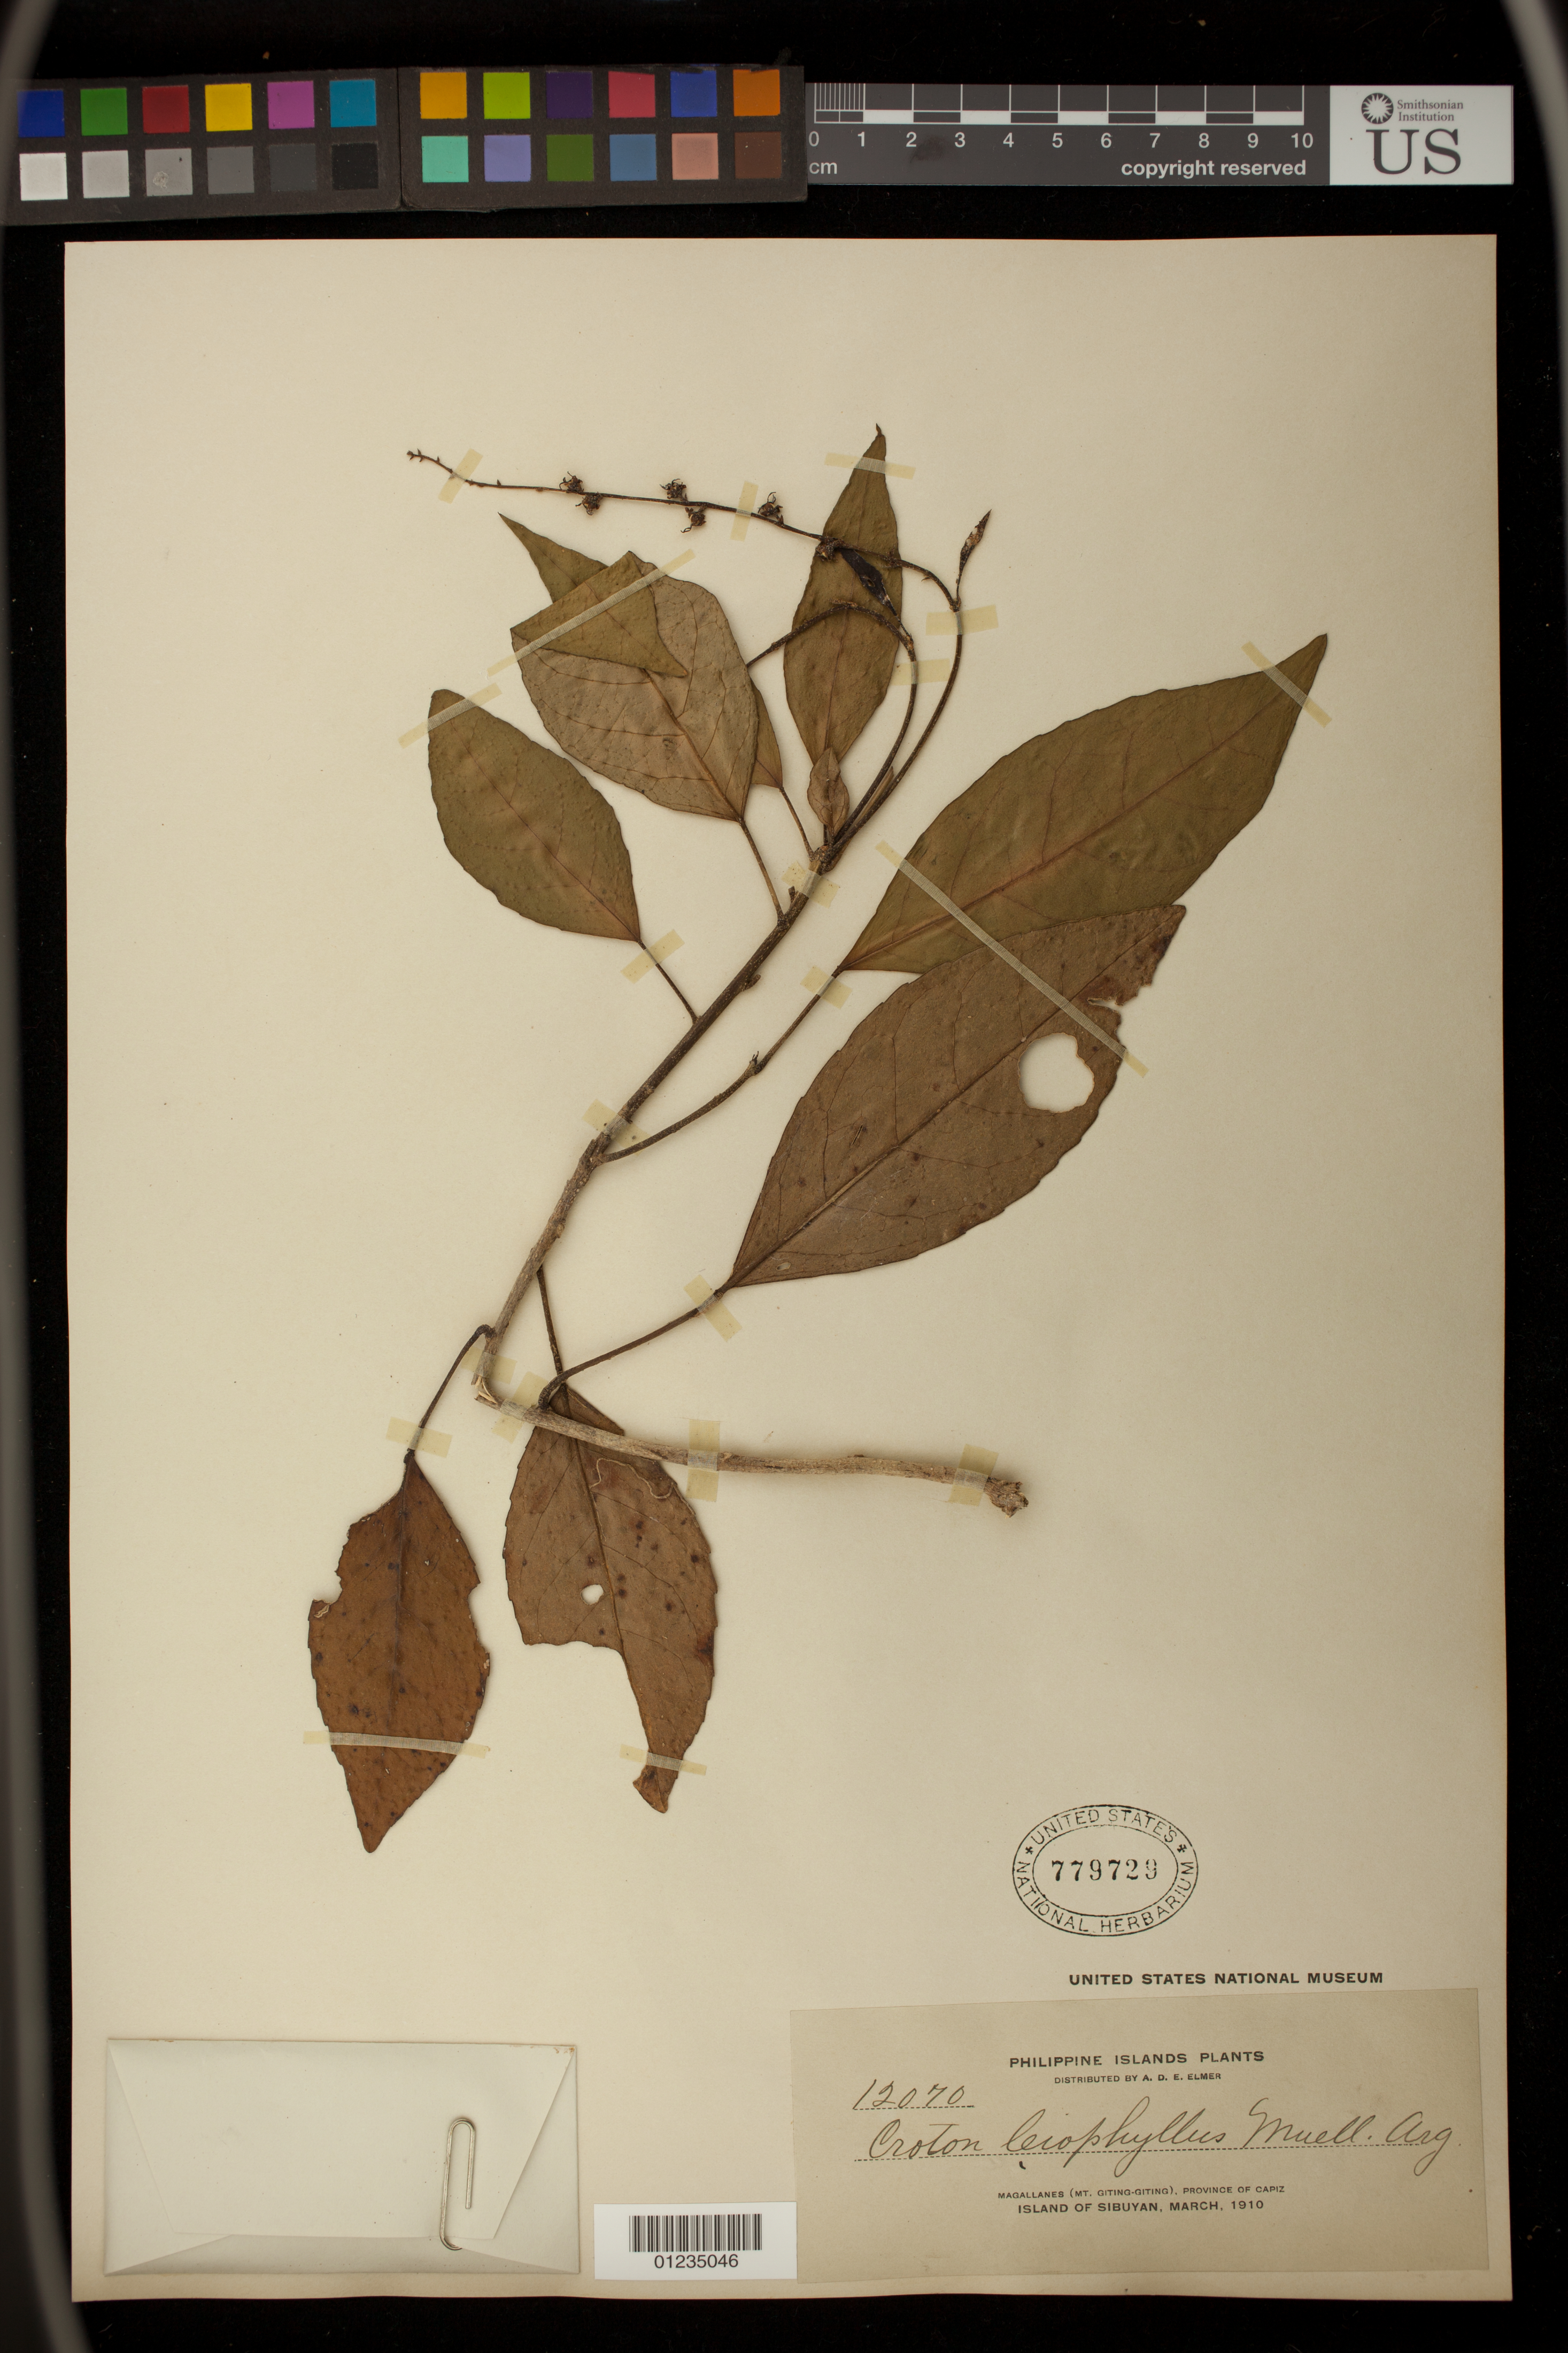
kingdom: Plantae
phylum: Tracheophyta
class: Magnoliopsida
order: Malpighiales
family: Euphorbiaceae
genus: Croton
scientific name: Croton leiophyllus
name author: Müll. Arg.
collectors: A. D. E. Elmer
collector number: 12070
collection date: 1910-03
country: Philippines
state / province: Western Visayas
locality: Magallanes (Mt. Giting-Giting).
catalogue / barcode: US 779729